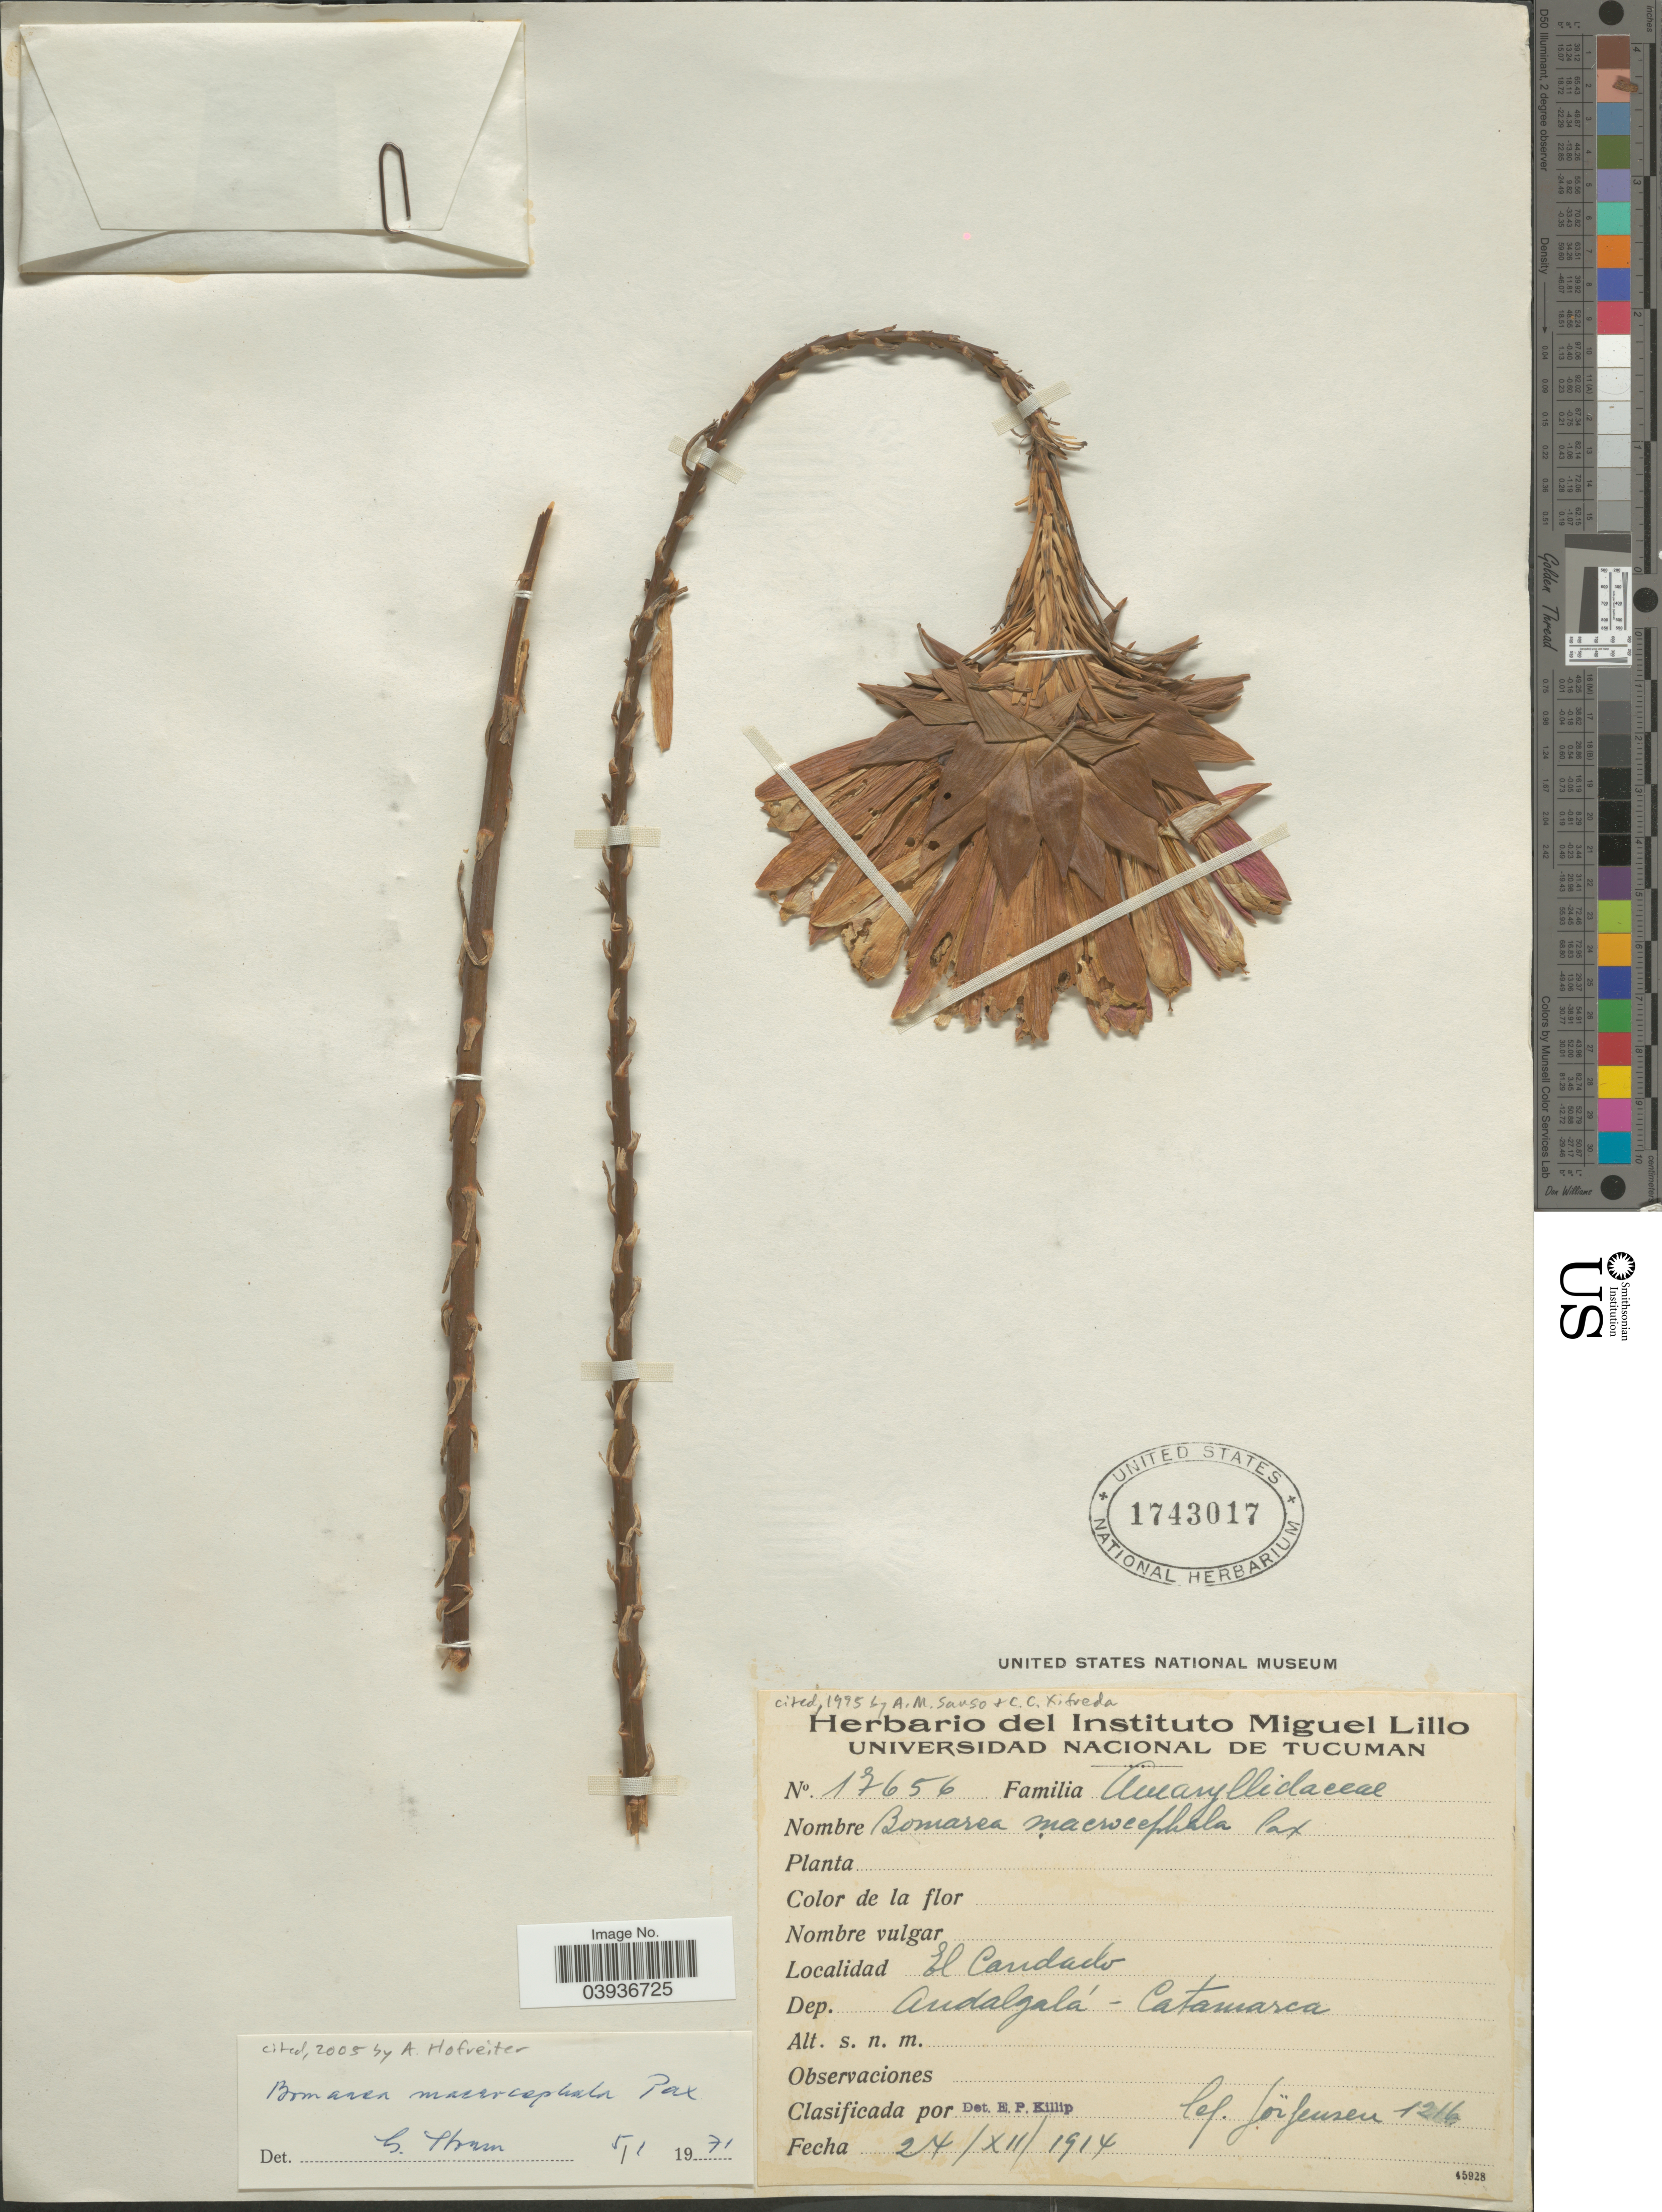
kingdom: Plantae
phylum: Tracheophyta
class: Liliopsida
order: Liliales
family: Alstroemeriaceae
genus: Bomarea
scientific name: Bomarea macrocephala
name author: Pax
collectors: Jorgensen, --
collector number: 17656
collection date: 1914-12-24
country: Argentina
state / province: Catamarca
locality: El Candado. Dep. Andalgalá-Catamarca.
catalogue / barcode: US 1743017